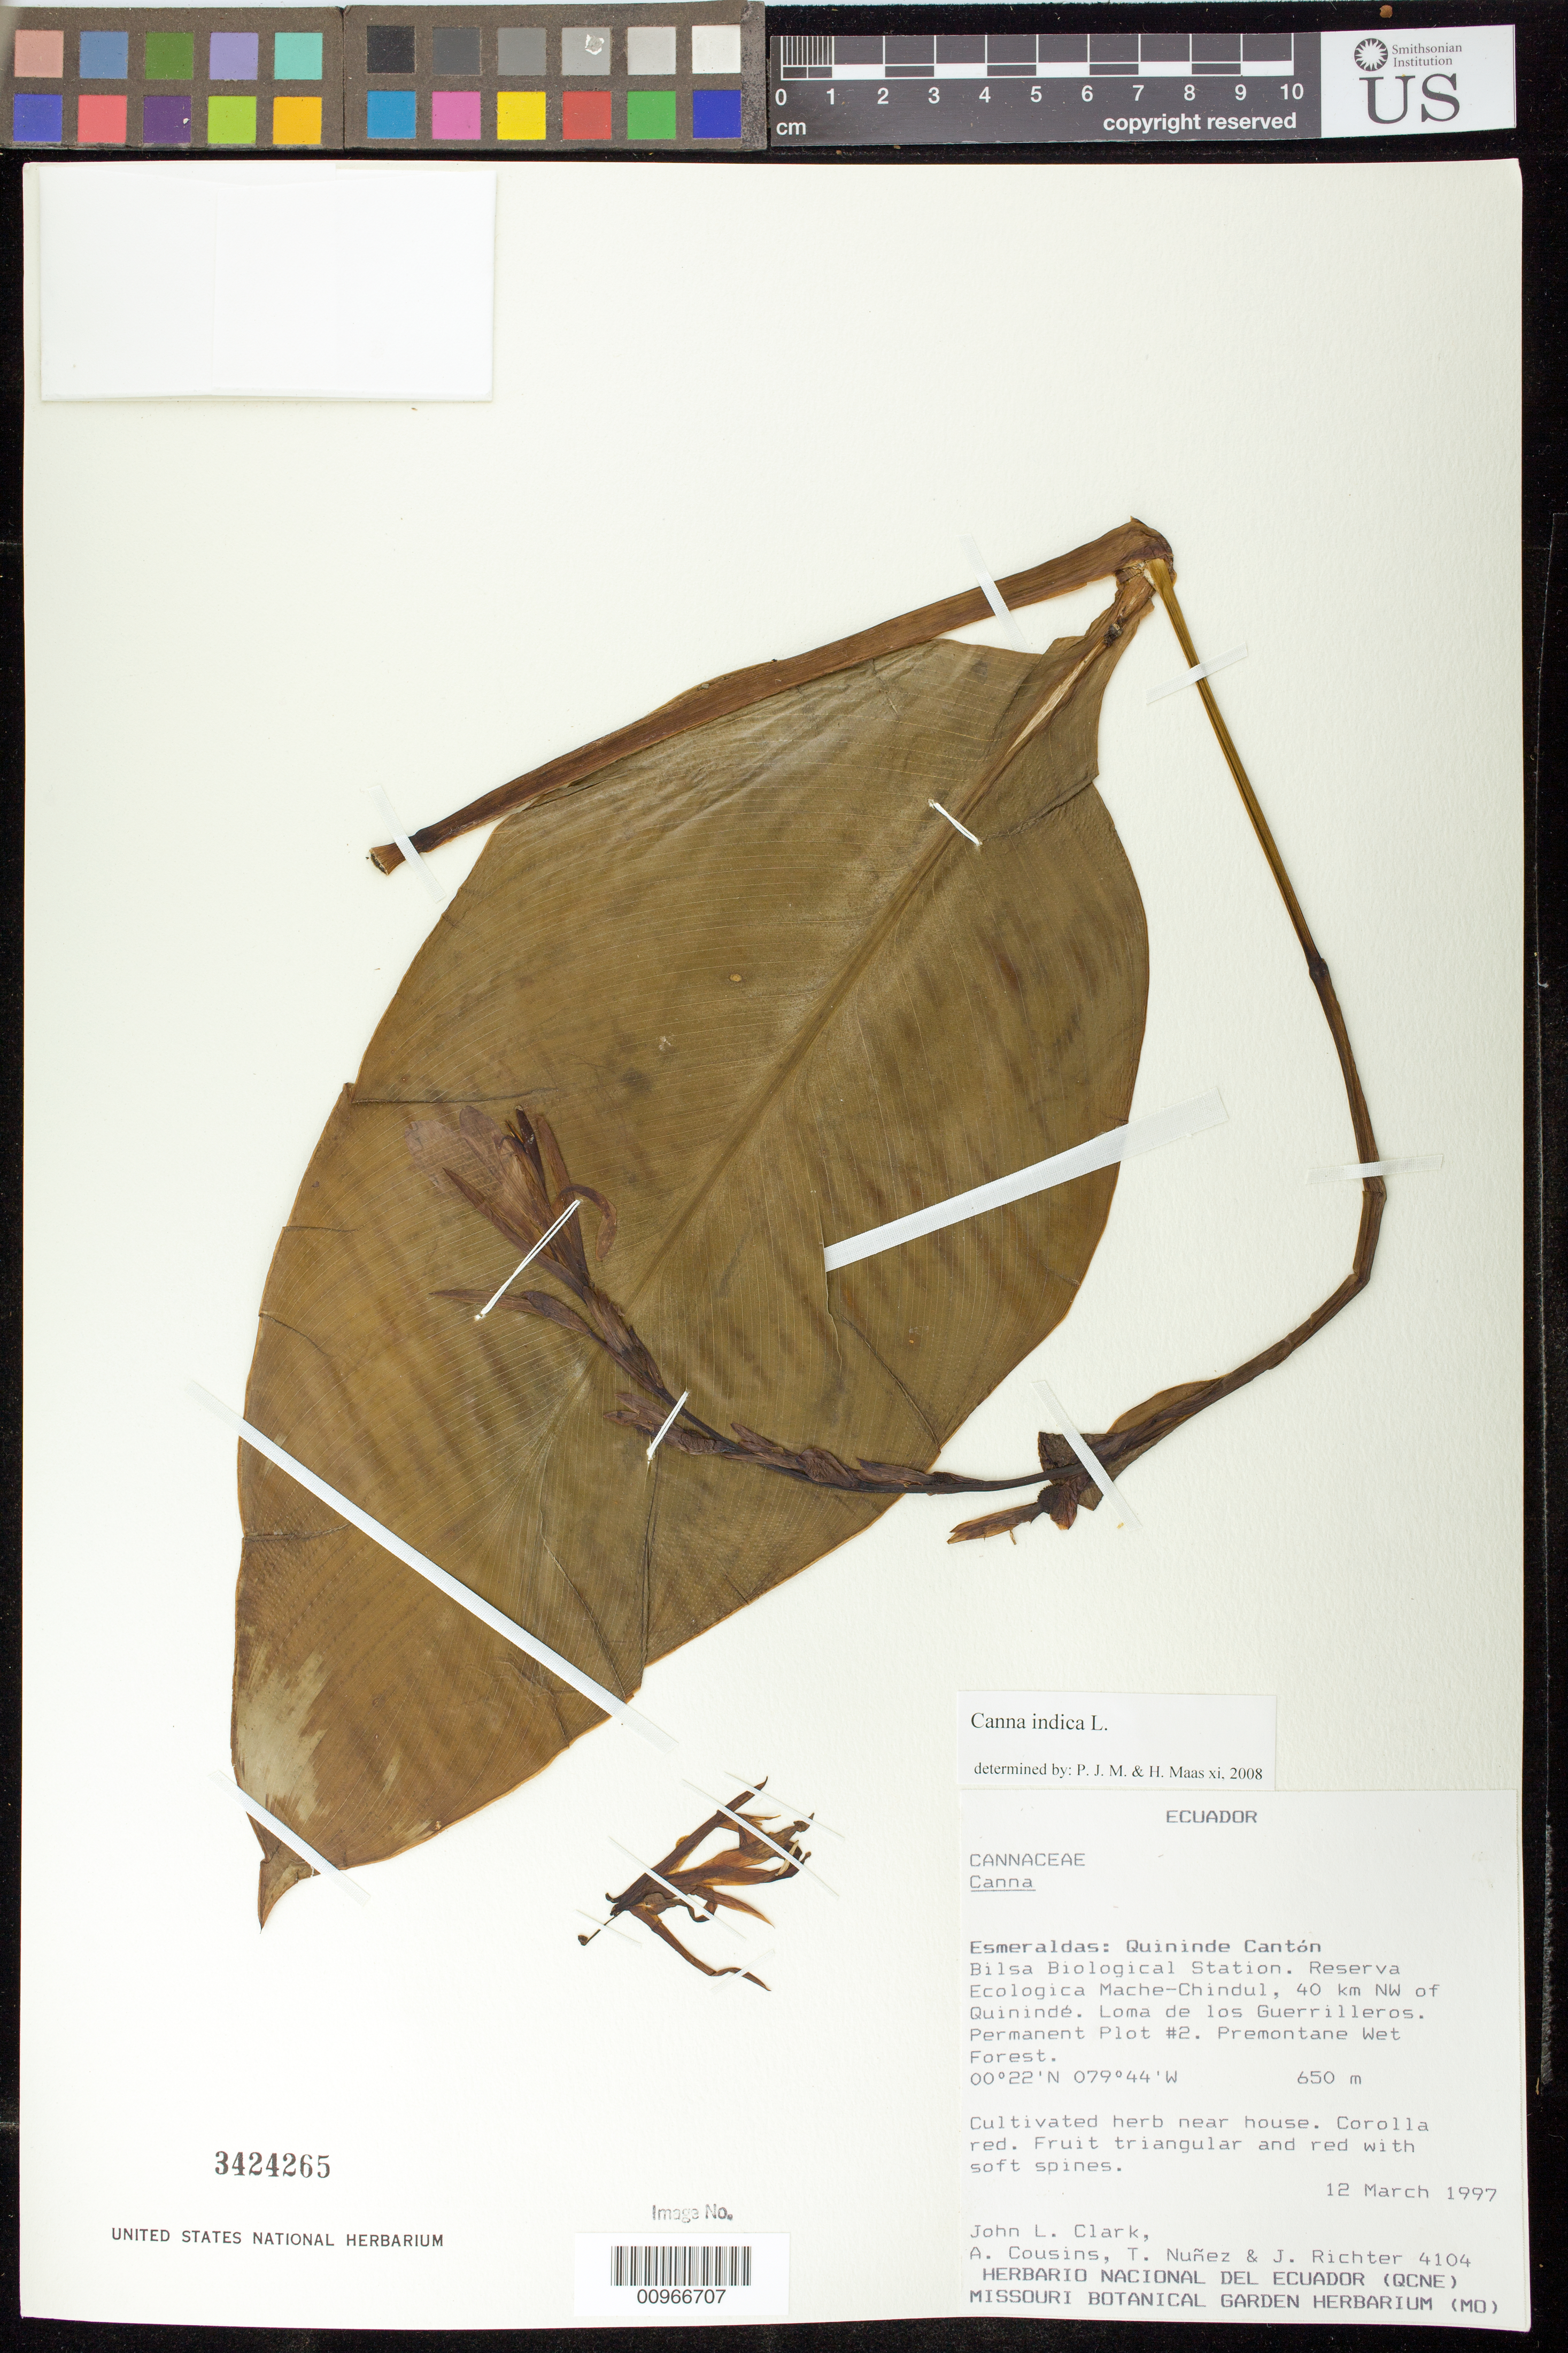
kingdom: Plantae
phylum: Tracheophyta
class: Liliopsida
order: Zingiberales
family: Cannaceae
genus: Canna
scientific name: Canna indica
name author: L.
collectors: J. L. Clark, T. Núñez, J. Richter & A. Cousins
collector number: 4104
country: Ecuador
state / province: Esmeraldas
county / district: Quinindé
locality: Bilsa Biological Station, Reserva Ecologica Mache-Chindul, NW of Quininde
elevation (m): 650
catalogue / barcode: US 3424265